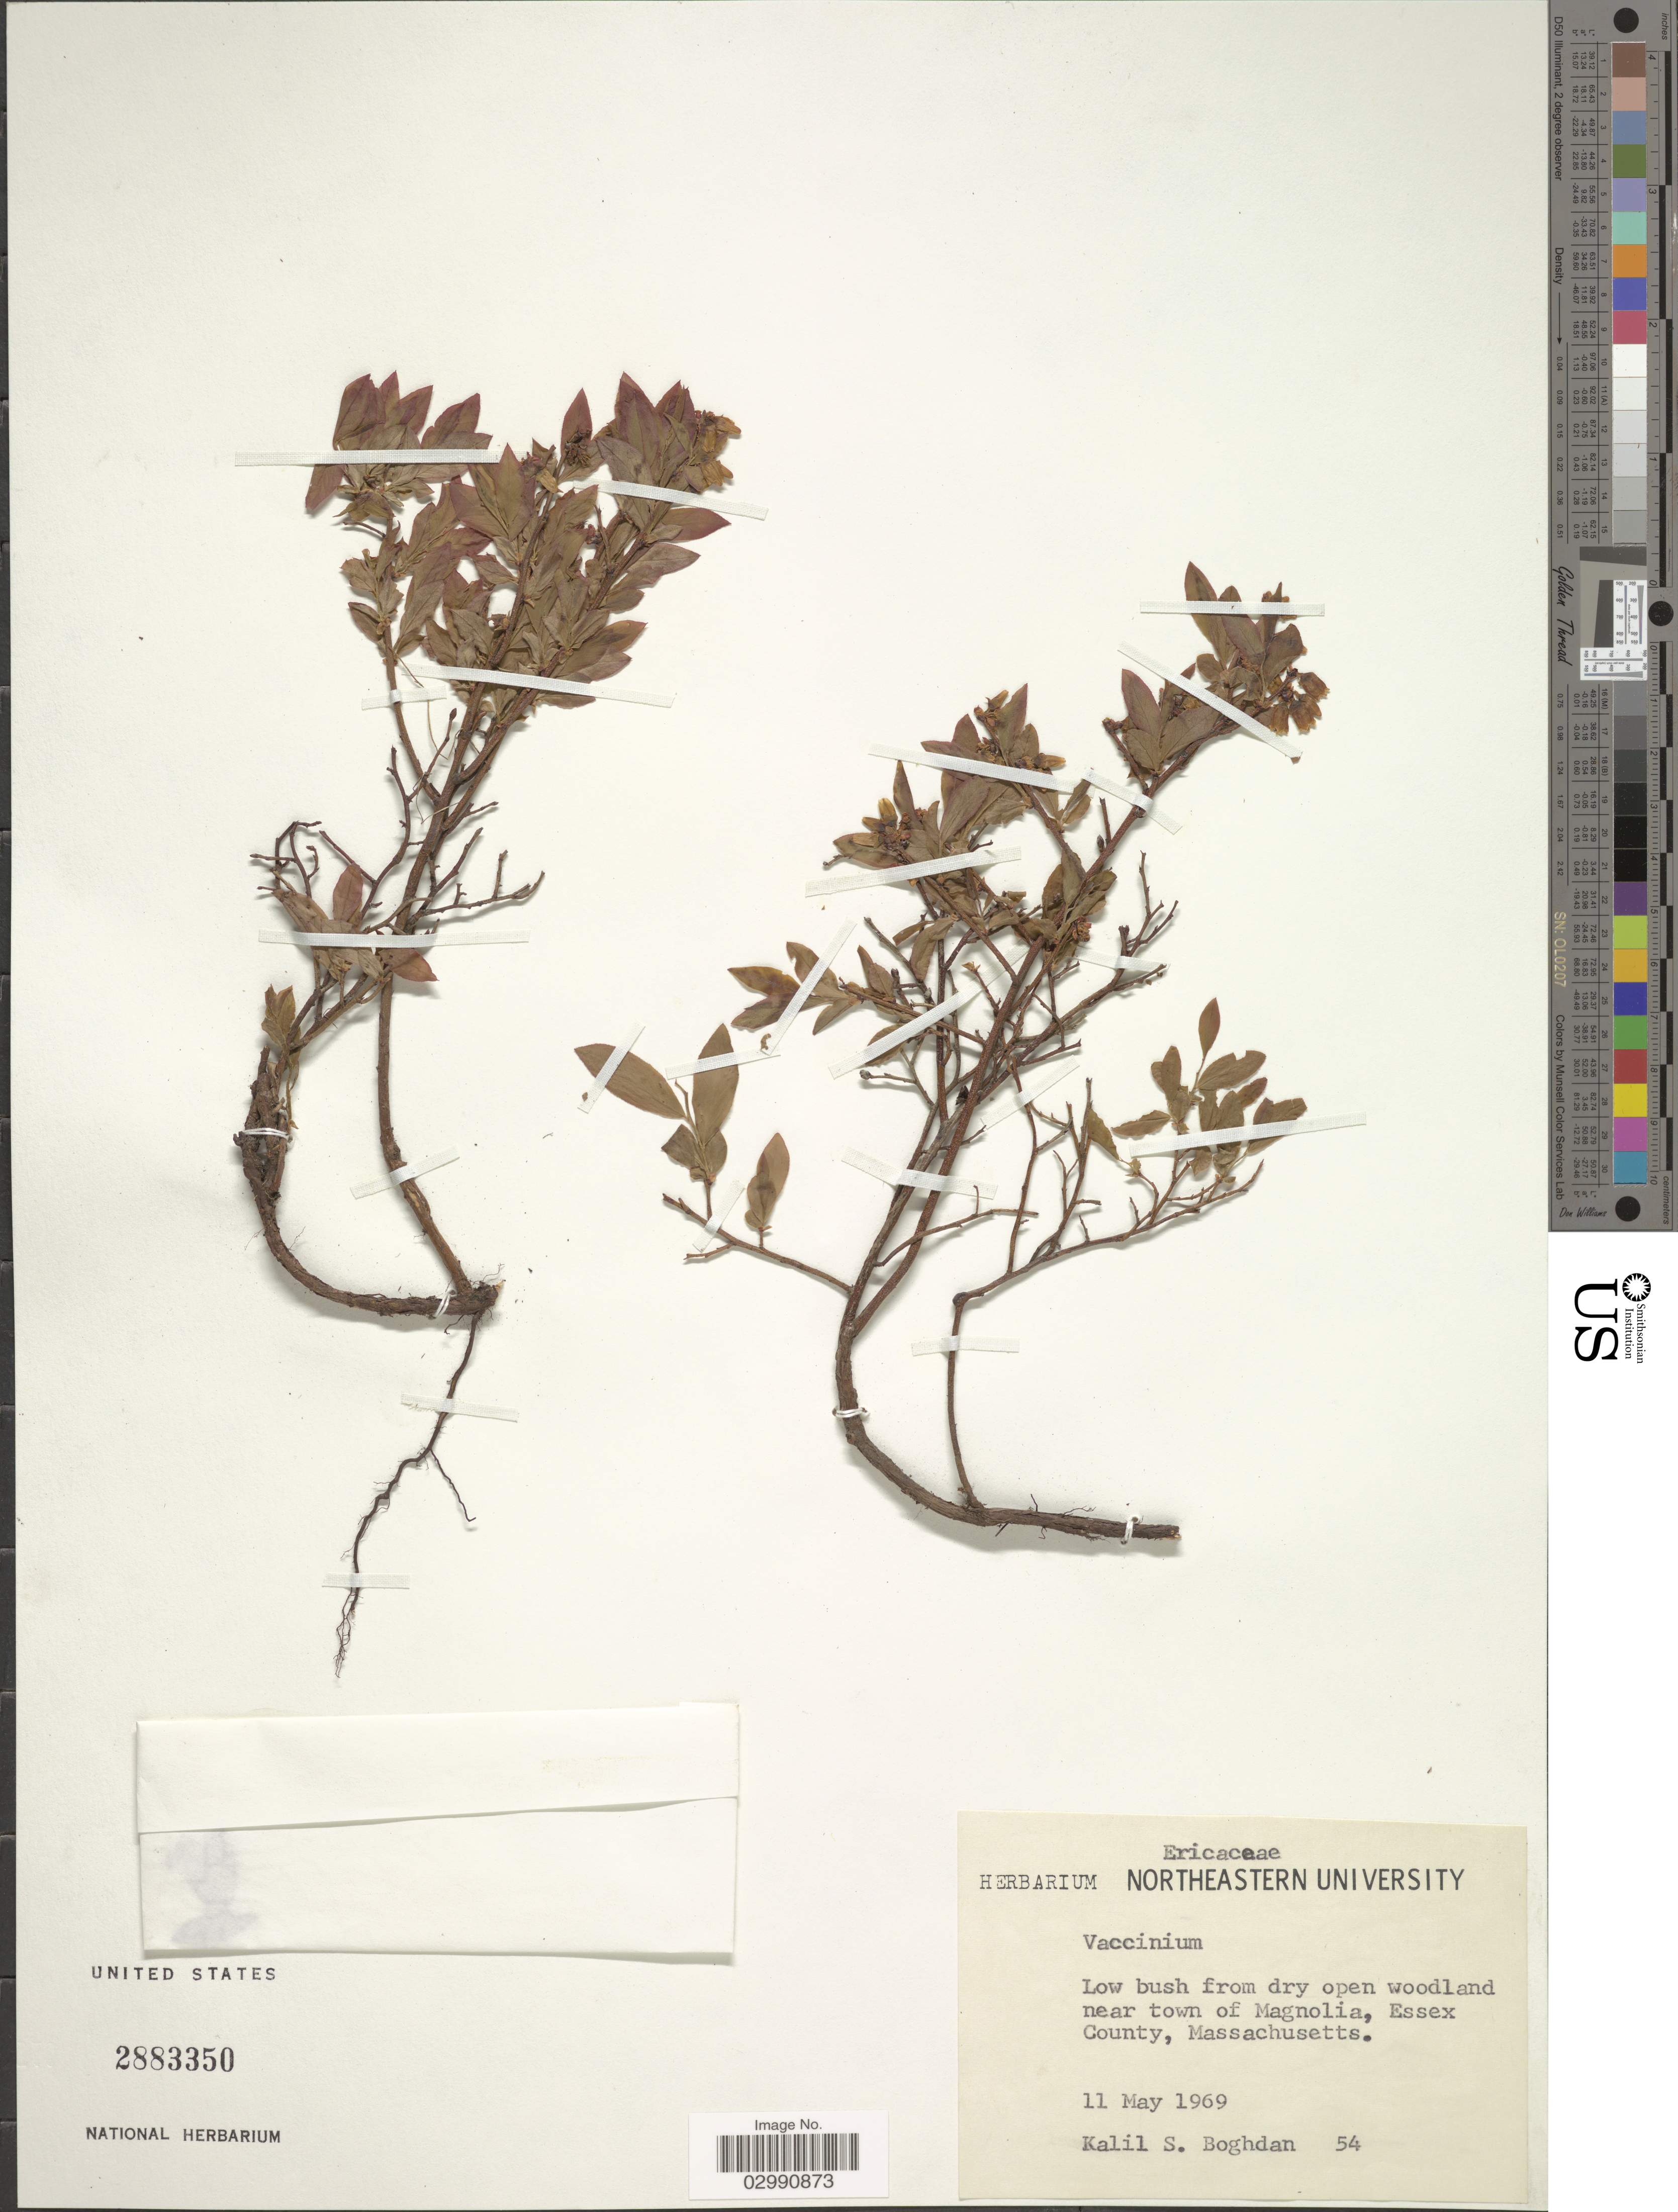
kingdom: Plantae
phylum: Tracheophyta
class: Magnoliopsida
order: Ericales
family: Ericaceae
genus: Vaccinium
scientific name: Vaccinium sp.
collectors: K. Boghdan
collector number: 54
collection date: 1969-05-11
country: United States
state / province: Massachusetts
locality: Near town of Magnolia, Essex County.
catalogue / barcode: US 2883350